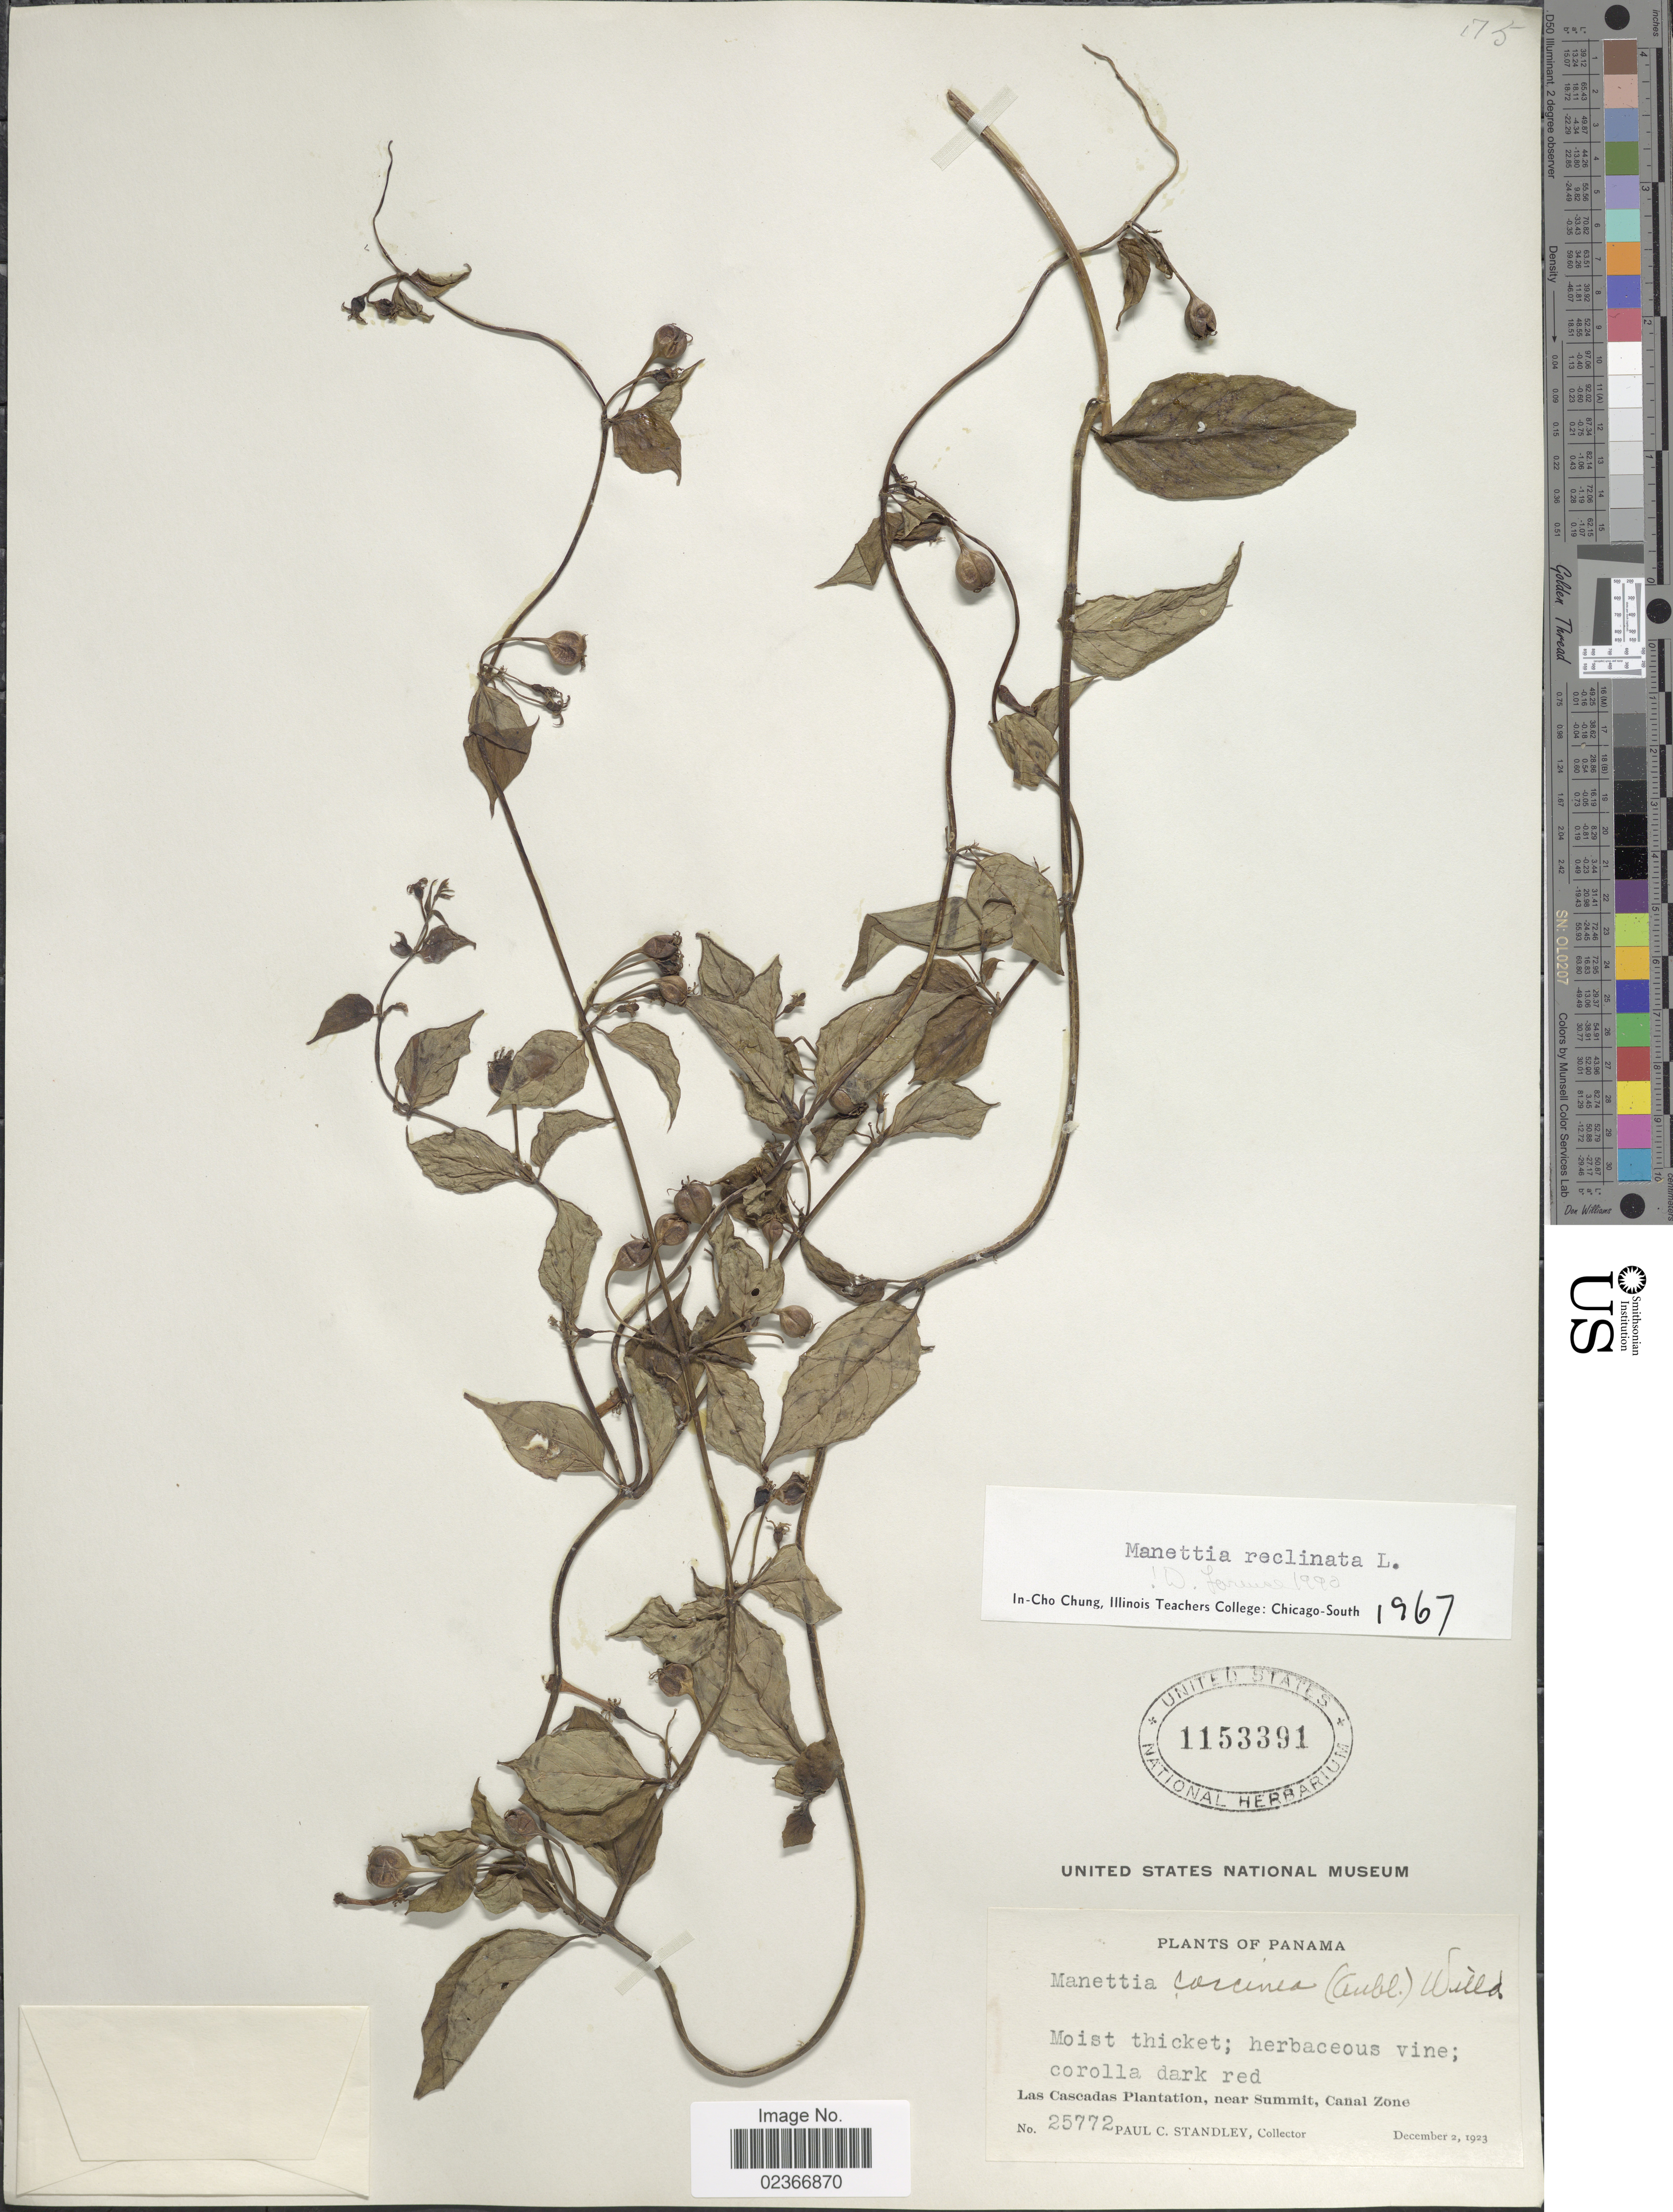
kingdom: Plantae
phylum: Tracheophyta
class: Magnoliopsida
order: Gentianales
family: Rubiaceae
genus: Manettia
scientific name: Manettia reclinata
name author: L.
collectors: P. C. Standley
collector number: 25772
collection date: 1923-12-02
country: Panama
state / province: Colón / Panamá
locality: Las Cascadas Plantation, near Summit, Canal Zone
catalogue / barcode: US 1153391